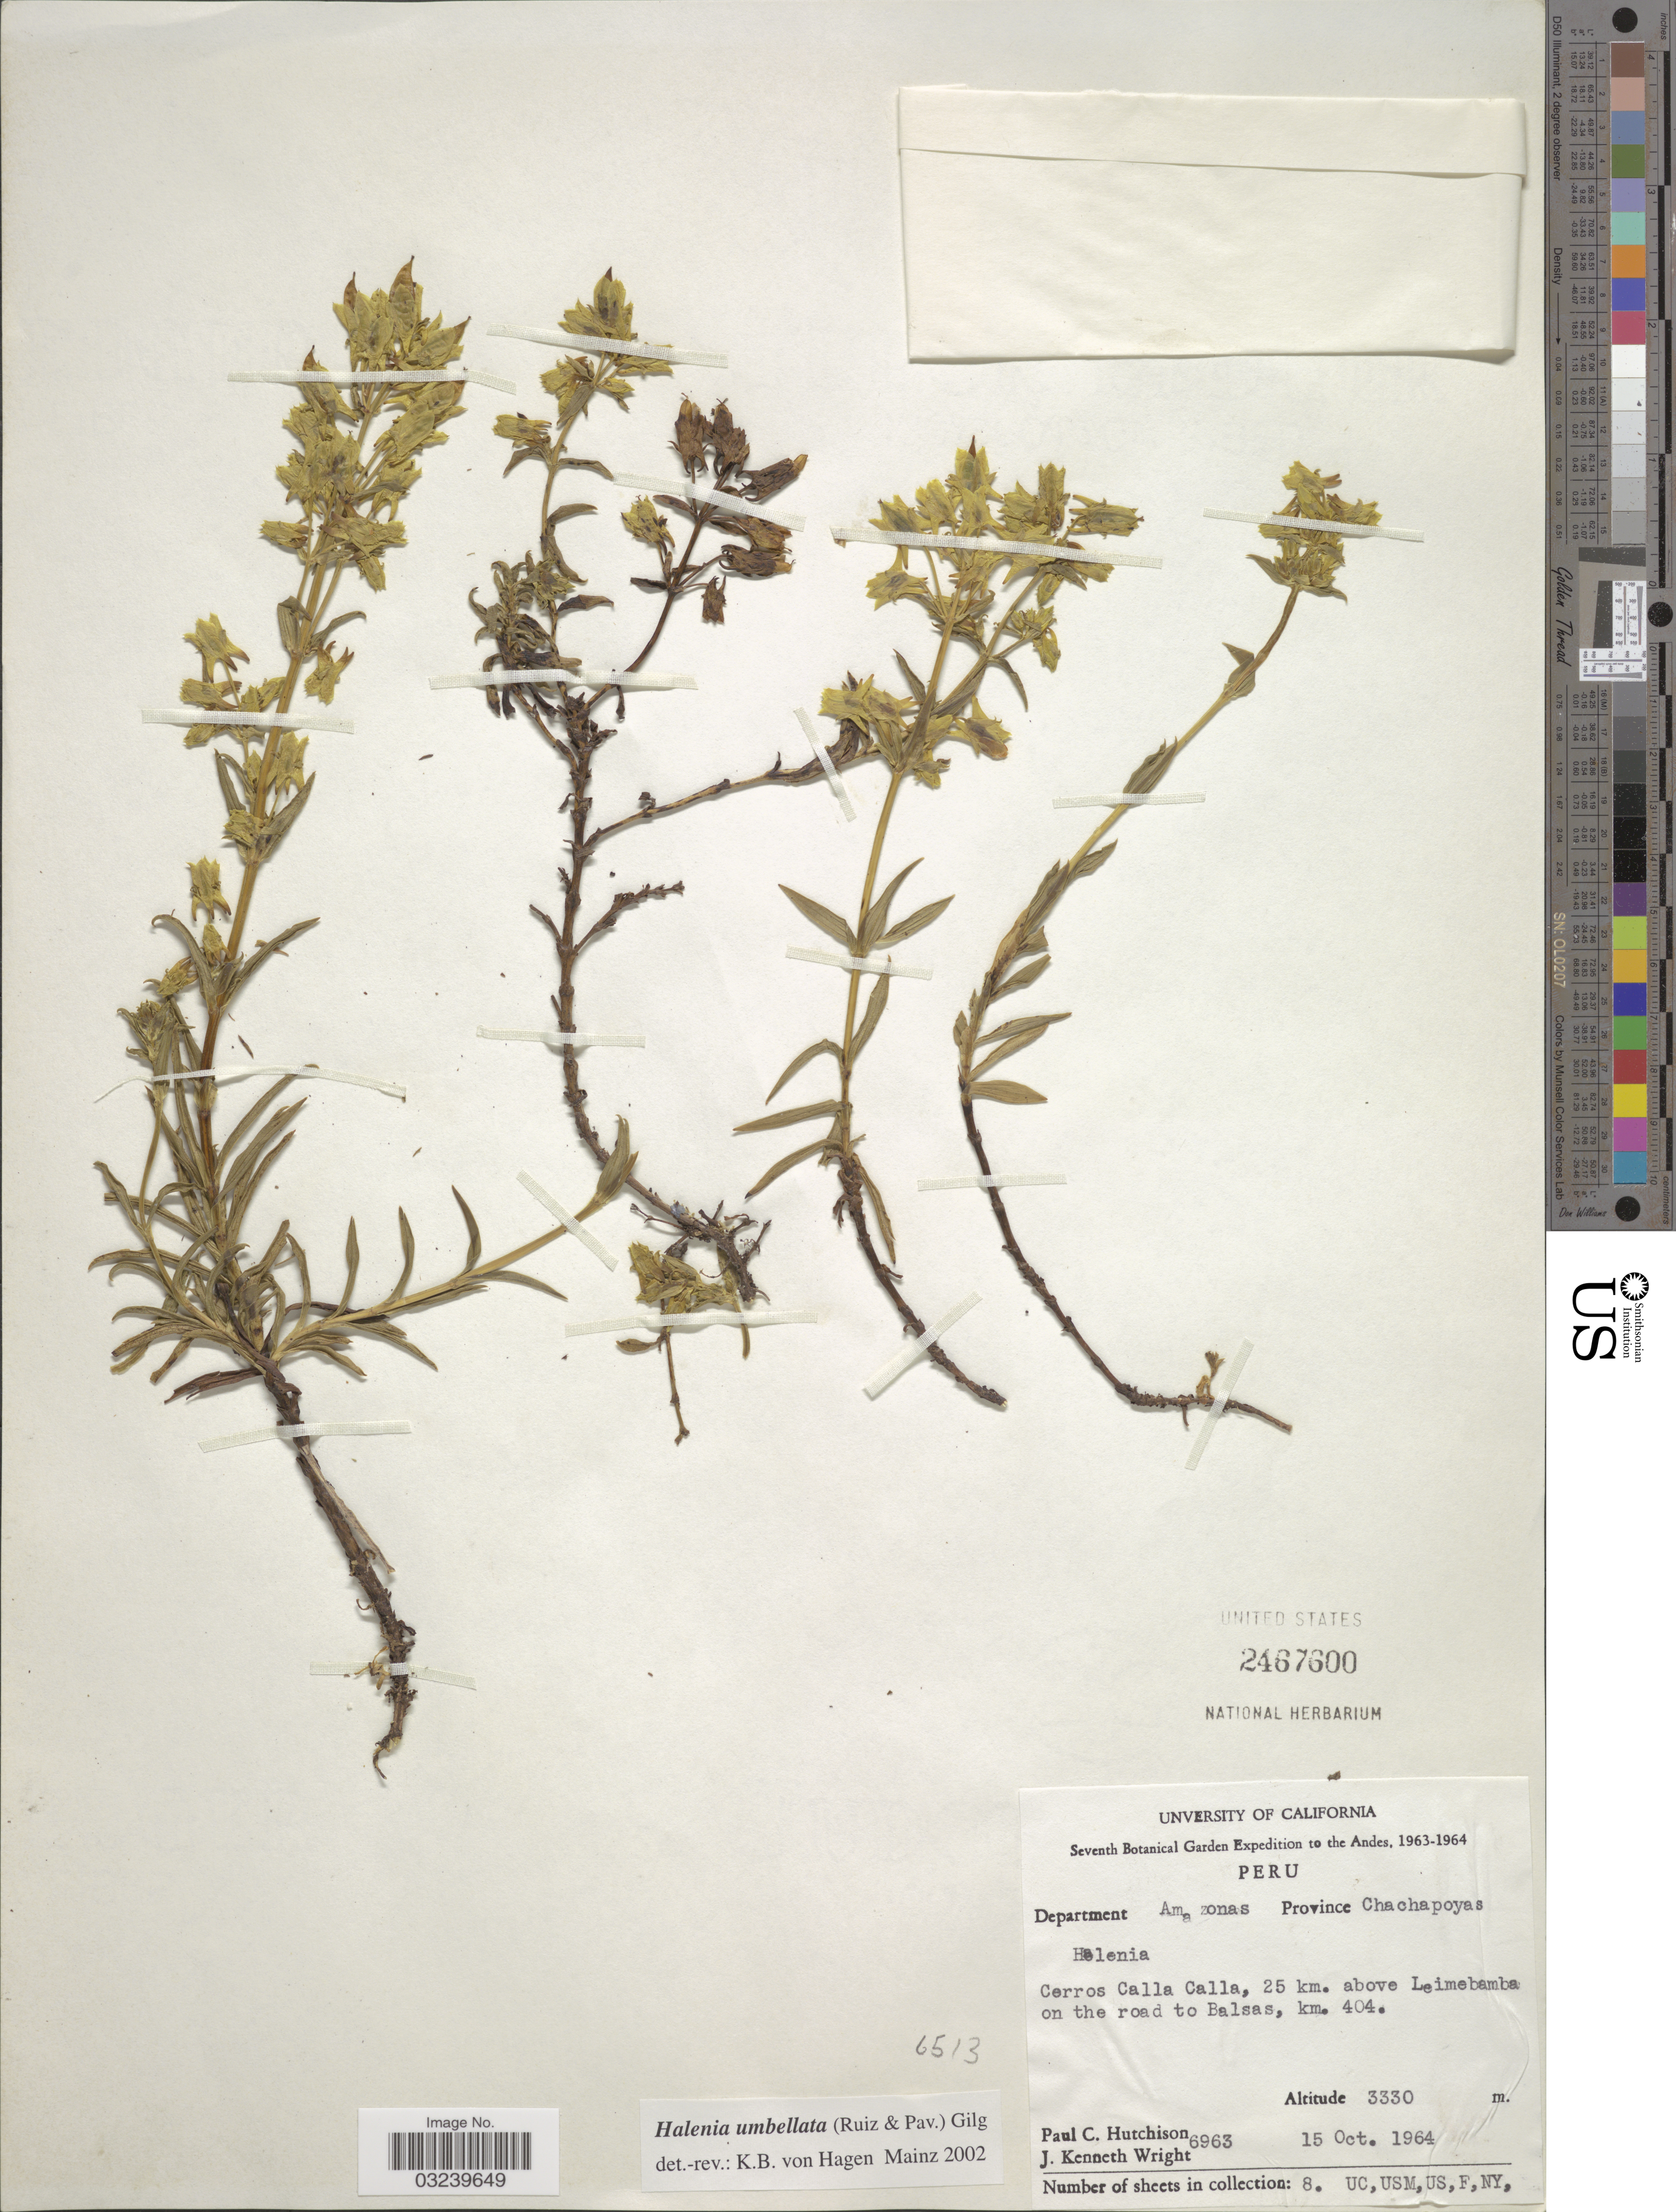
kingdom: Plantae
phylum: Tracheophyta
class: Magnoliopsida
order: Gentianales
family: Gentianaceae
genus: Halenia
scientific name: Halenia umbellata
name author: (Ruiz & Pav.) Gilg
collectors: P. C. Hutchison & J. K. Wright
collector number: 6963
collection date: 1964-10-15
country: Peru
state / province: Amazonas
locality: The Andes, Department Amazonas, Province Chachapoyas, Cerros Calla Calla, 25 km. above Leimebamba on the road to Balsas, km. 404.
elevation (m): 3330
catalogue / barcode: US 2467600